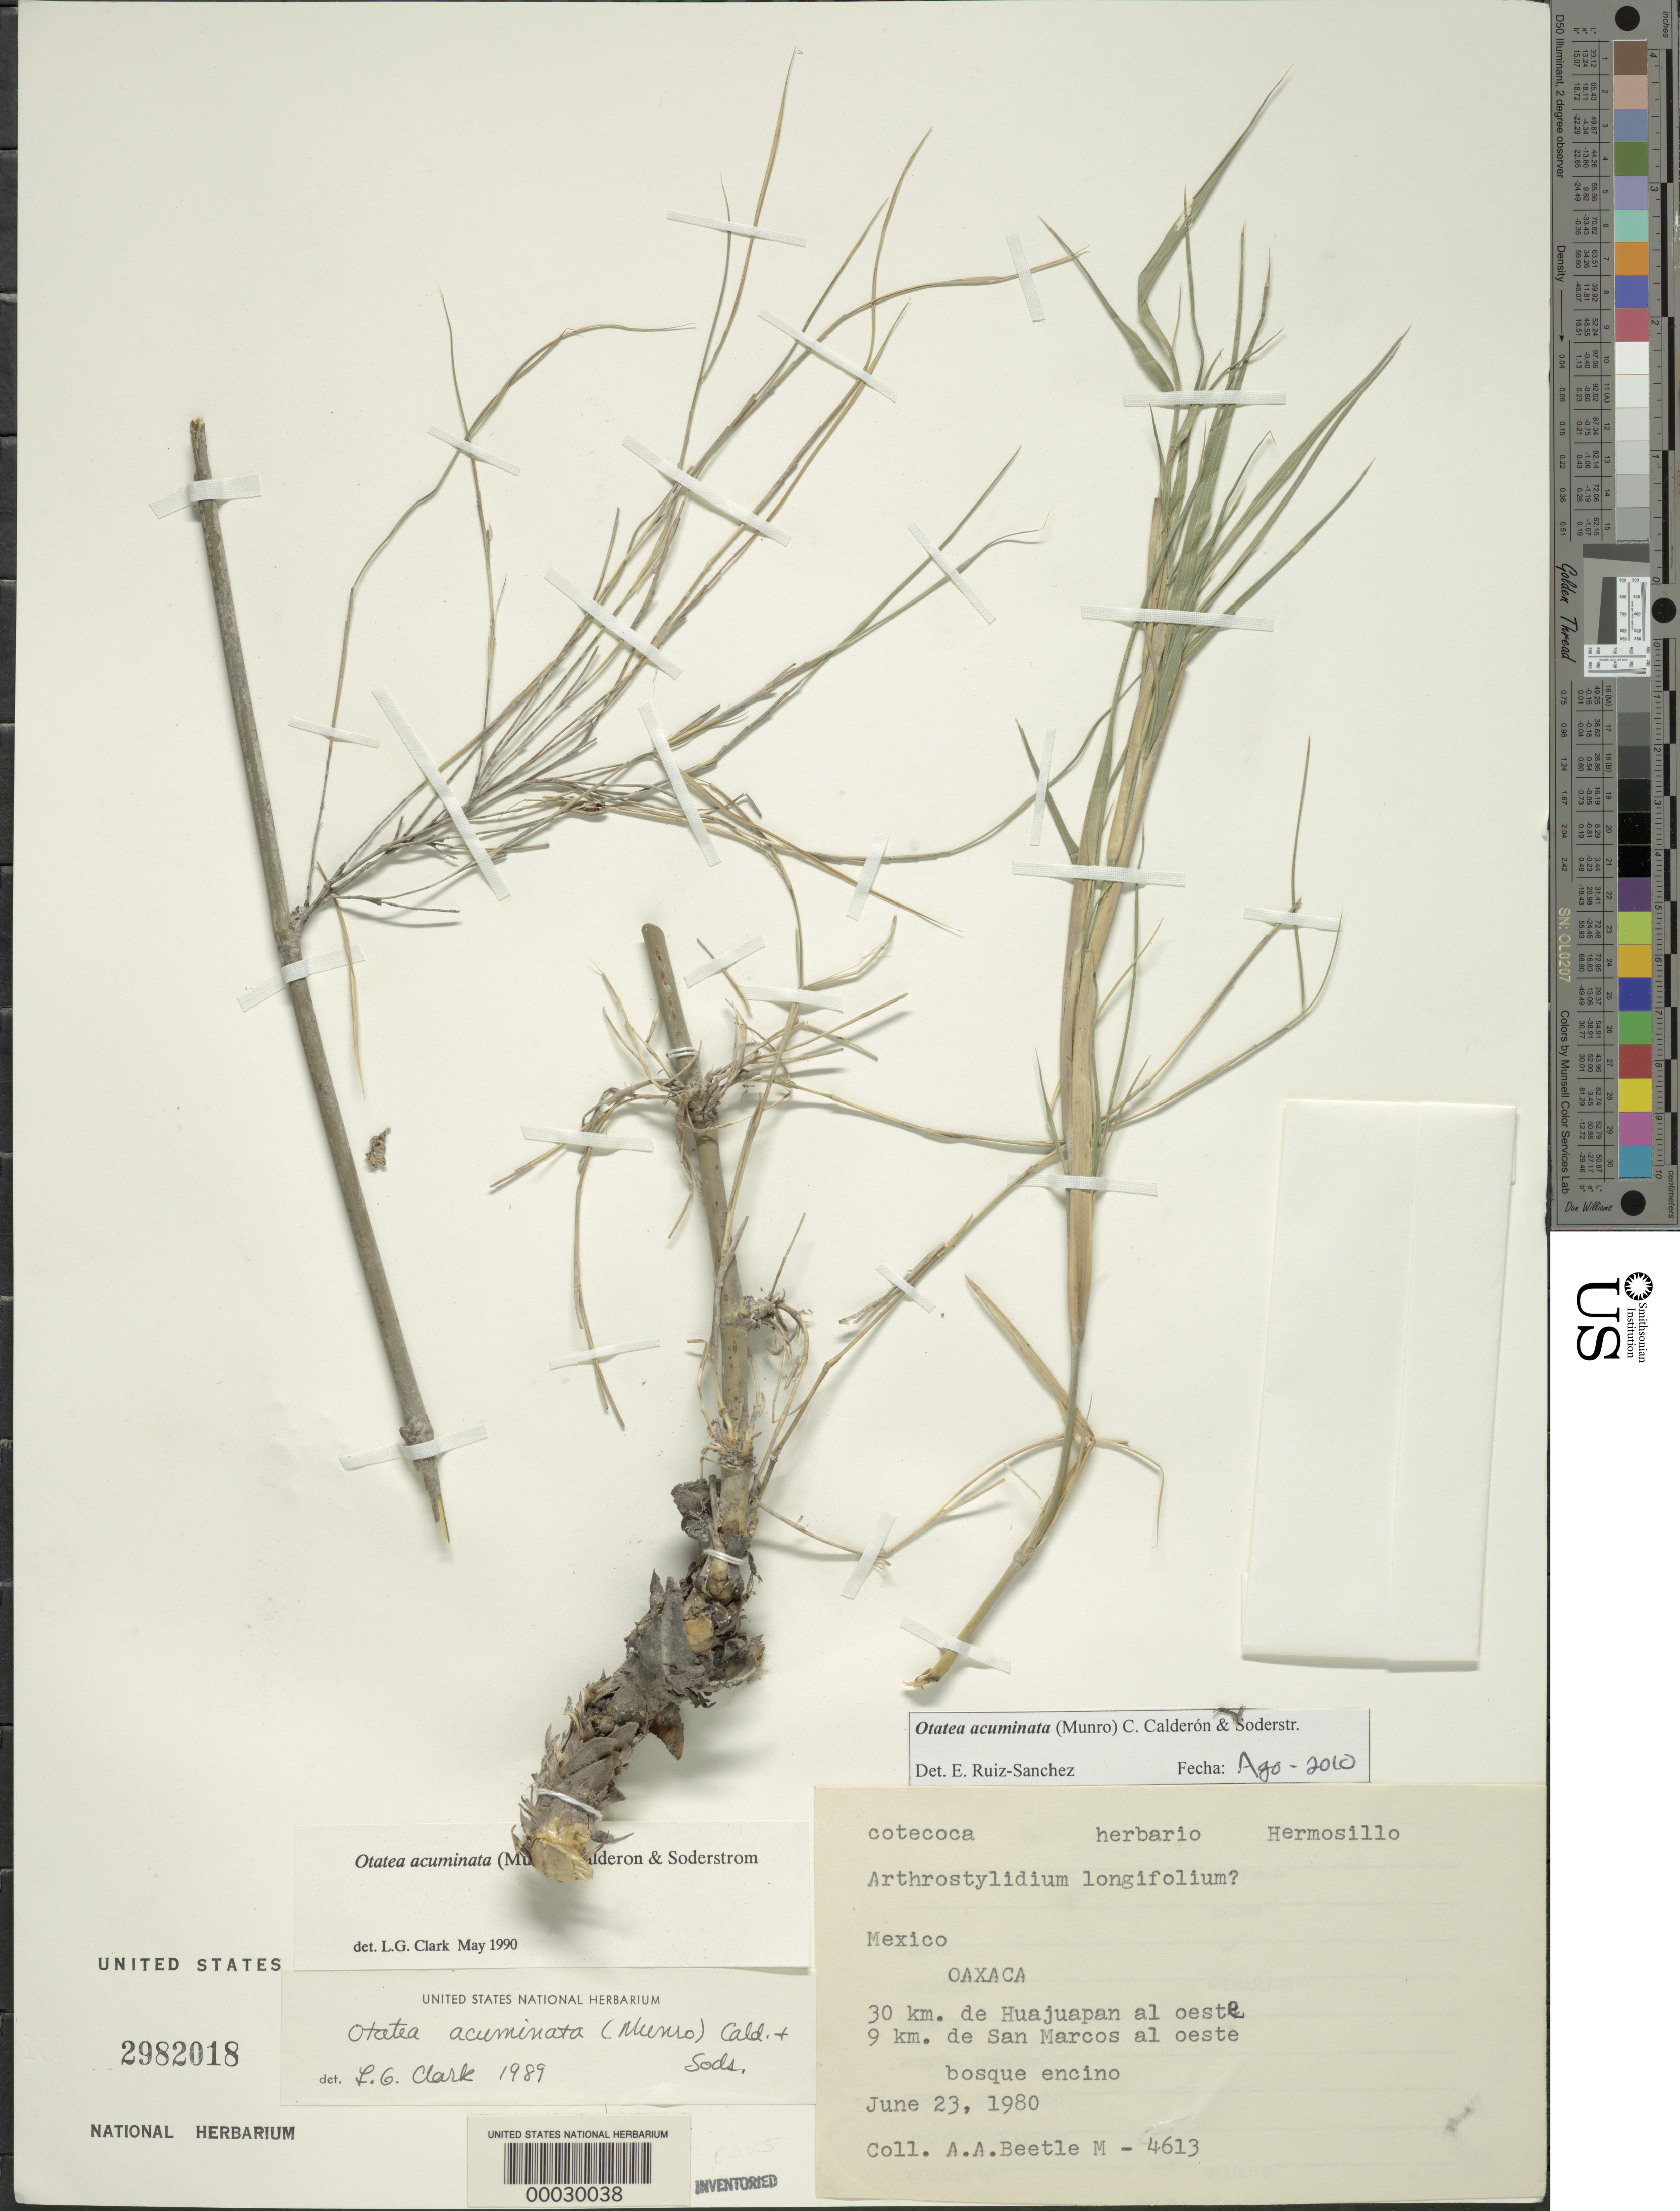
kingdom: Plantae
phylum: Tracheophyta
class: Liliopsida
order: Poales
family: Poaceae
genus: Otatea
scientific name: Otatea acuminata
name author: (Munro) C. E. Calderón & Soderstr.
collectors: A. A. Beetle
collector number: M-4613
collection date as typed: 23 Jun 1980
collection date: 1980-06-23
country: Mexico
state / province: Oaxaca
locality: Huajuapan, san marcos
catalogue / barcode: US 2982018